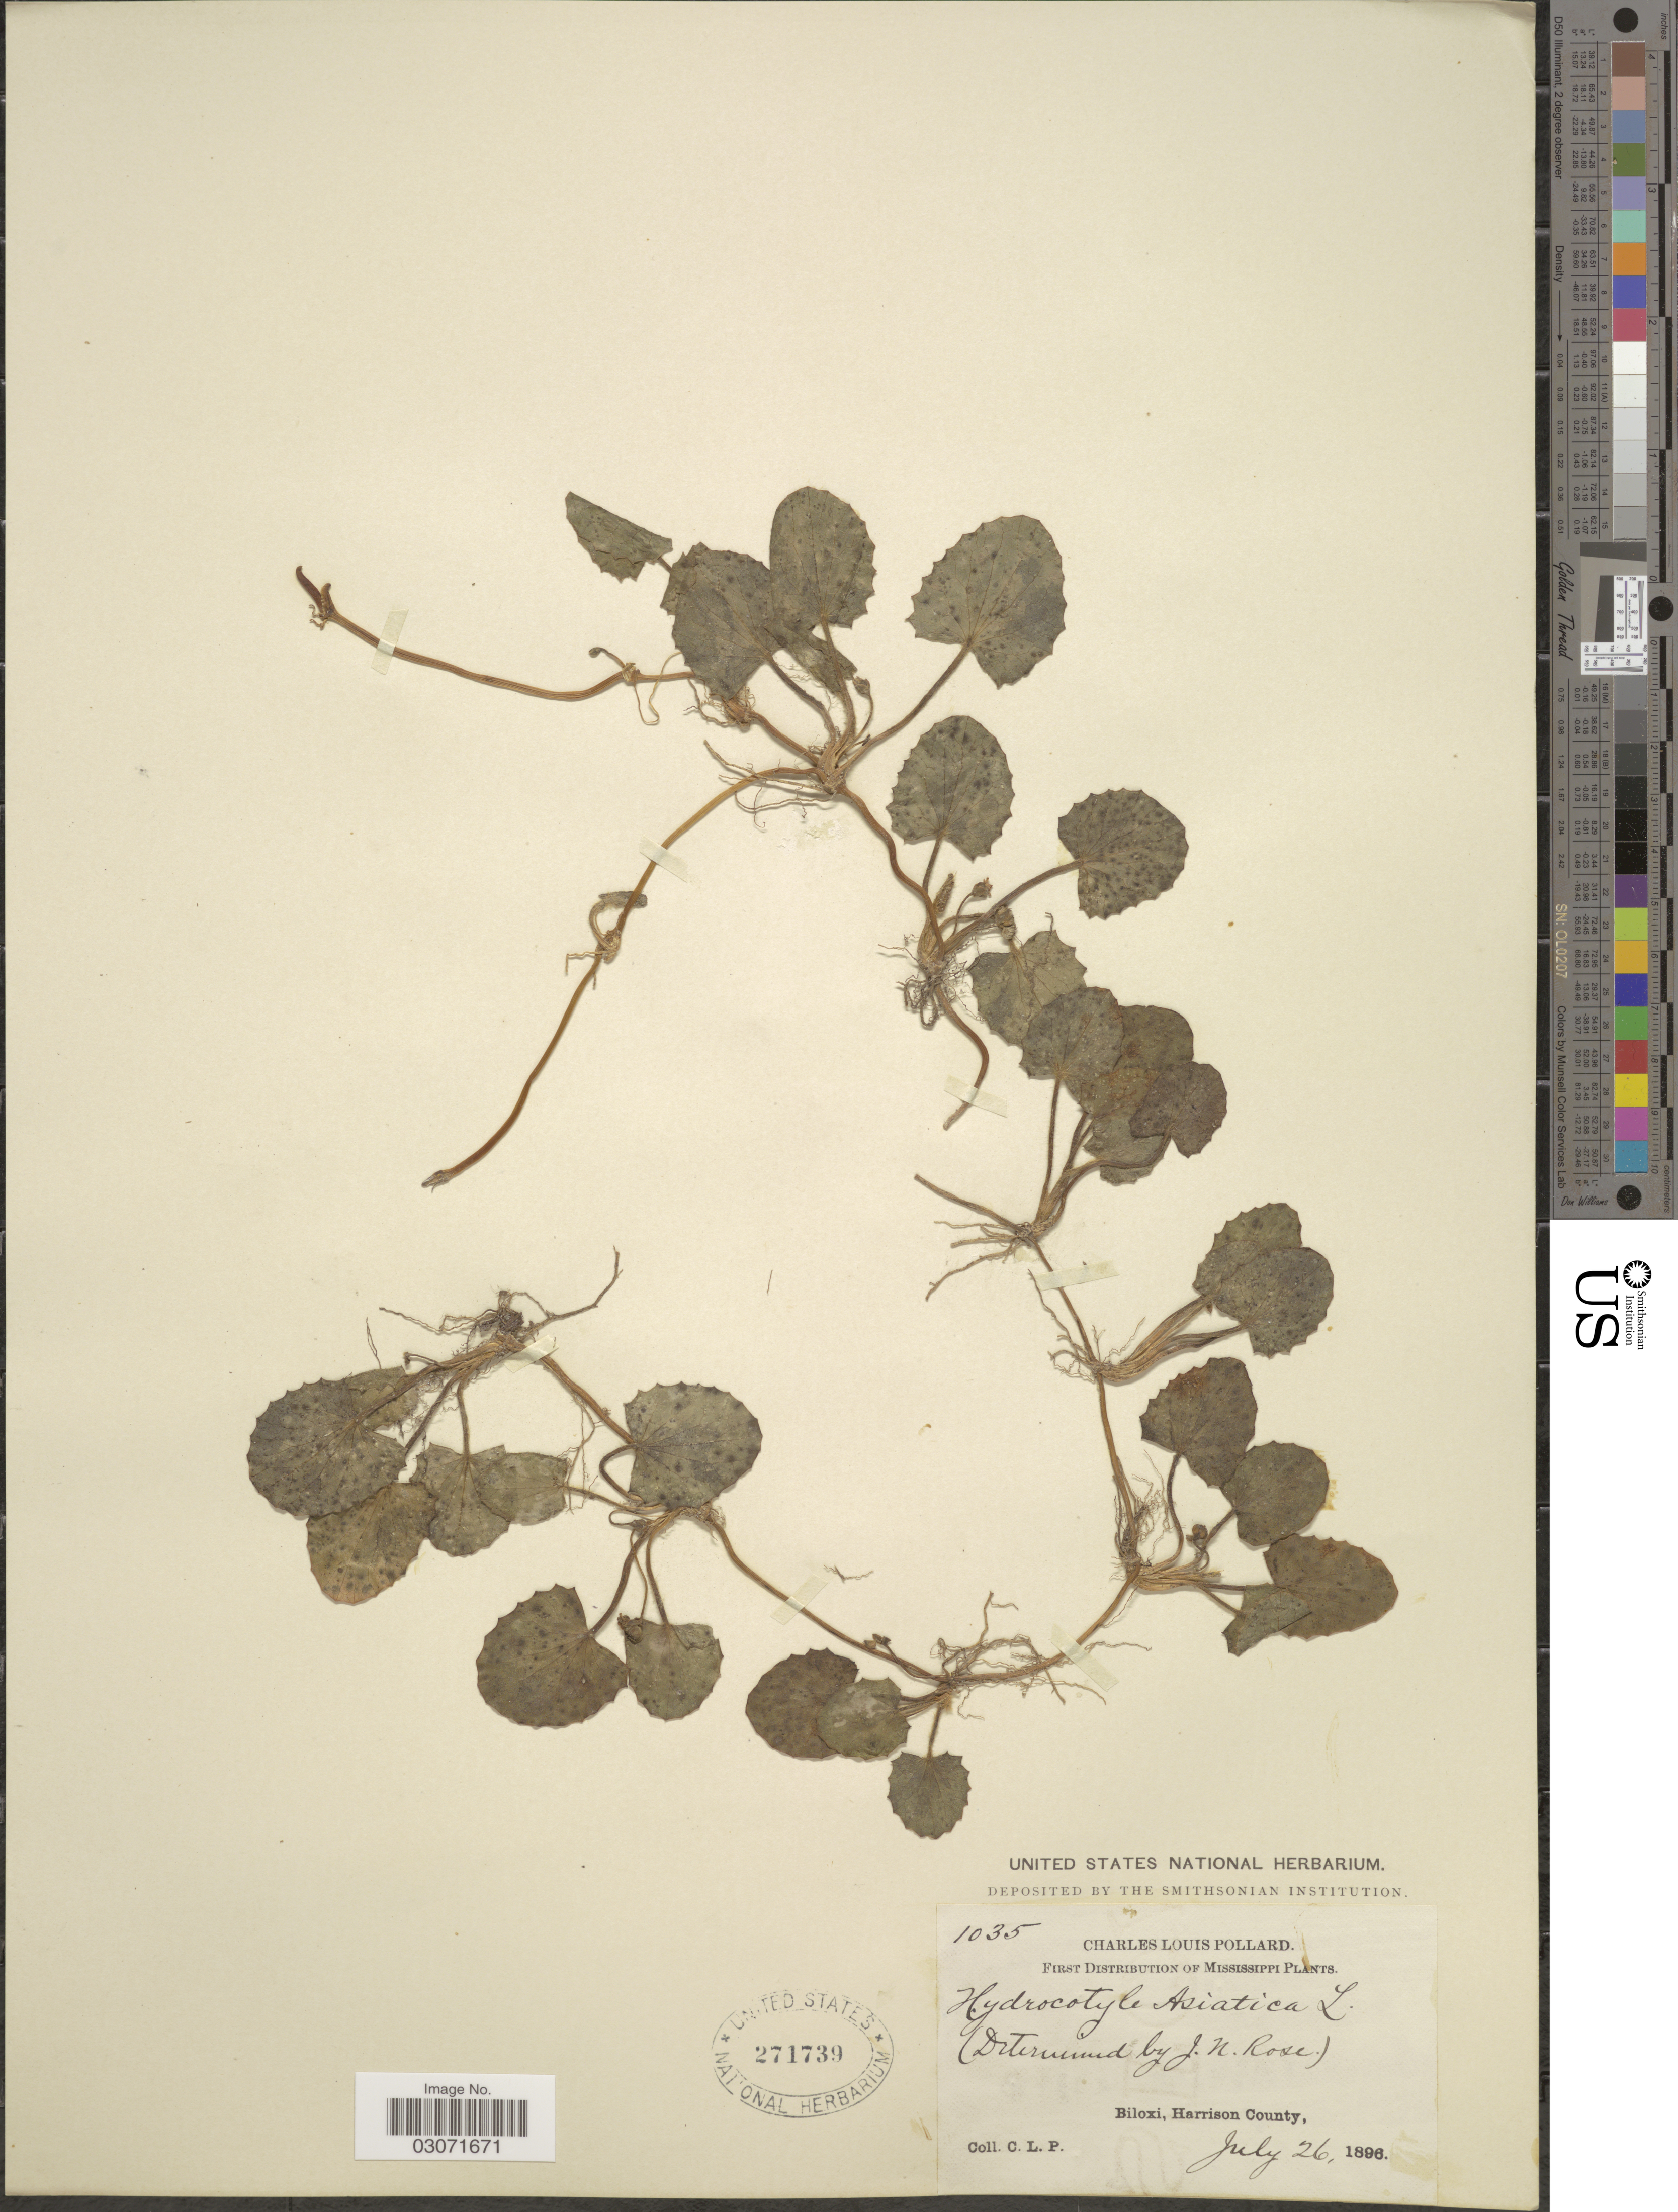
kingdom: Plantae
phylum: Tracheophyta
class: Magnoliopsida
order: Apiales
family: Apiaceae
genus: Centella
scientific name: Centella floridana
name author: (J.M. Coult. & Rose) Nannf.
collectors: C. L. Pollard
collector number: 1035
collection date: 1896-07-26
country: United States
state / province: Mississippi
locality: Biloxi, Harrison County.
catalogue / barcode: US 271739